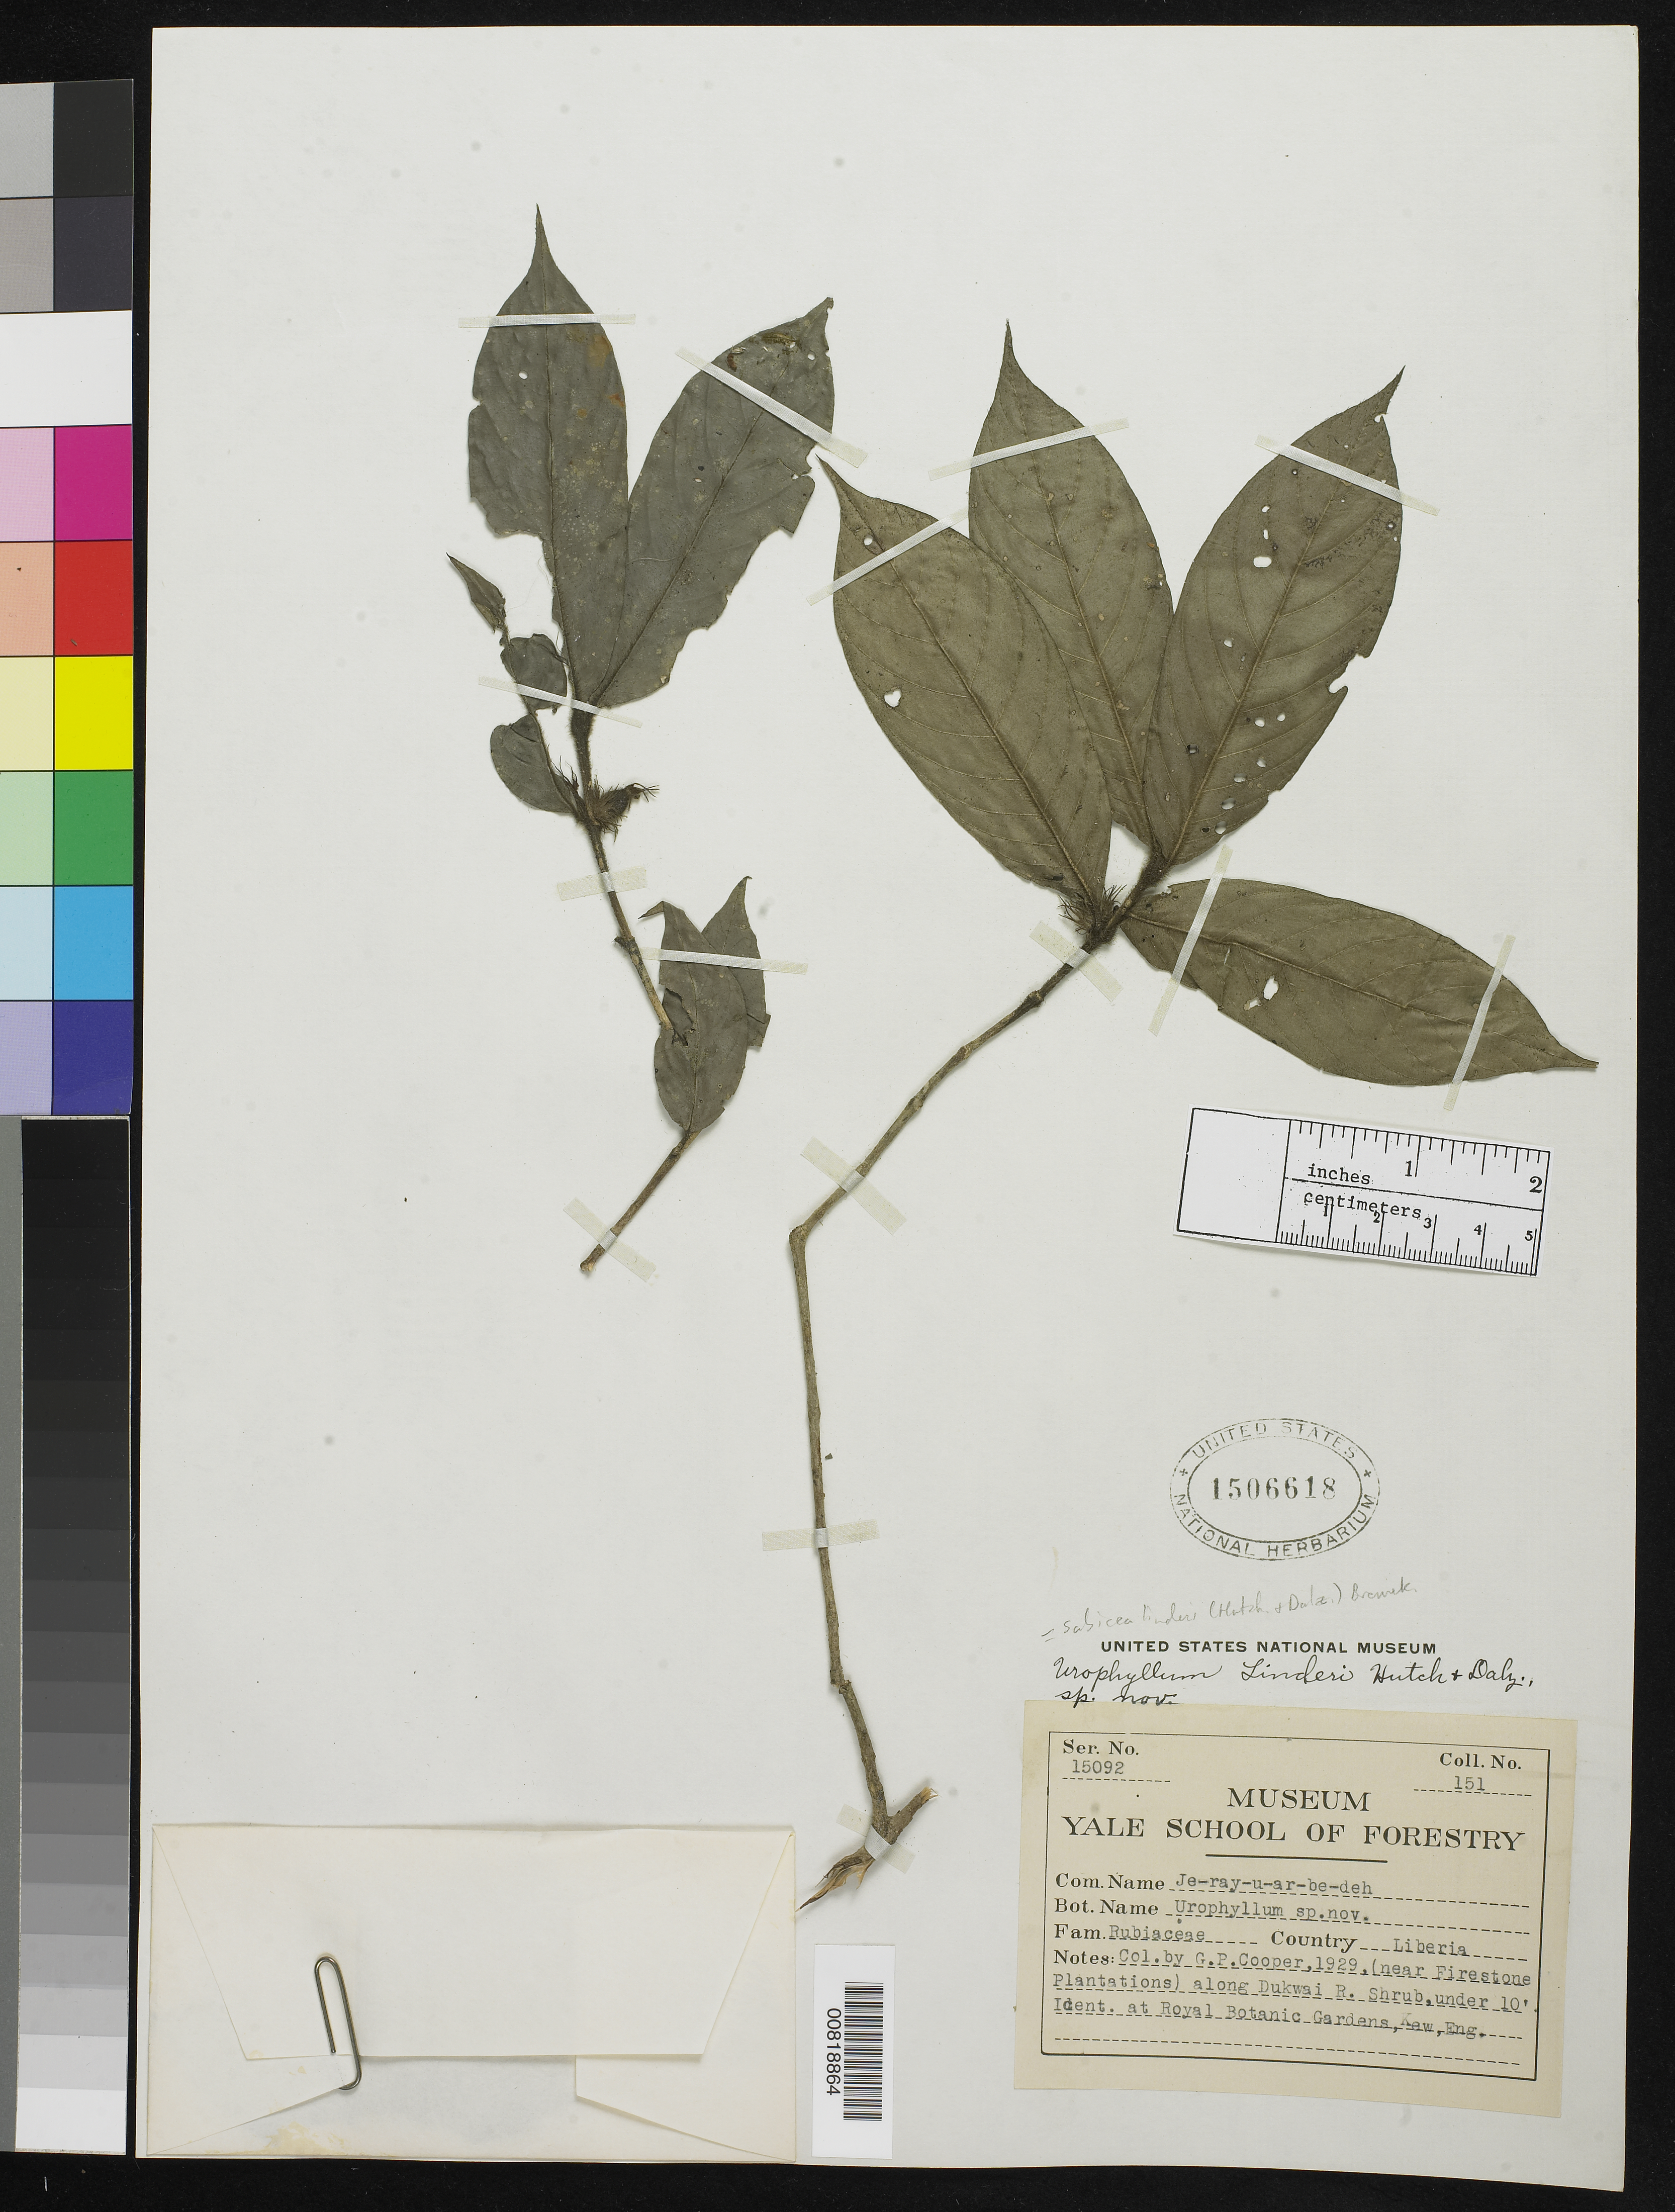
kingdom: Plantae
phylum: Tracheophyta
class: Magnoliopsida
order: Gentianales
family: Rubiaceae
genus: Sabicea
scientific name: Sabicea linderi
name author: (Hutch. & Dalziel) Bremek.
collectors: G. Cooper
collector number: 151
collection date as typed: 1929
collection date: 1929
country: Liberia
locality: (near Firestone Plantations) along Dukwai River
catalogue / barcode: US 1506618